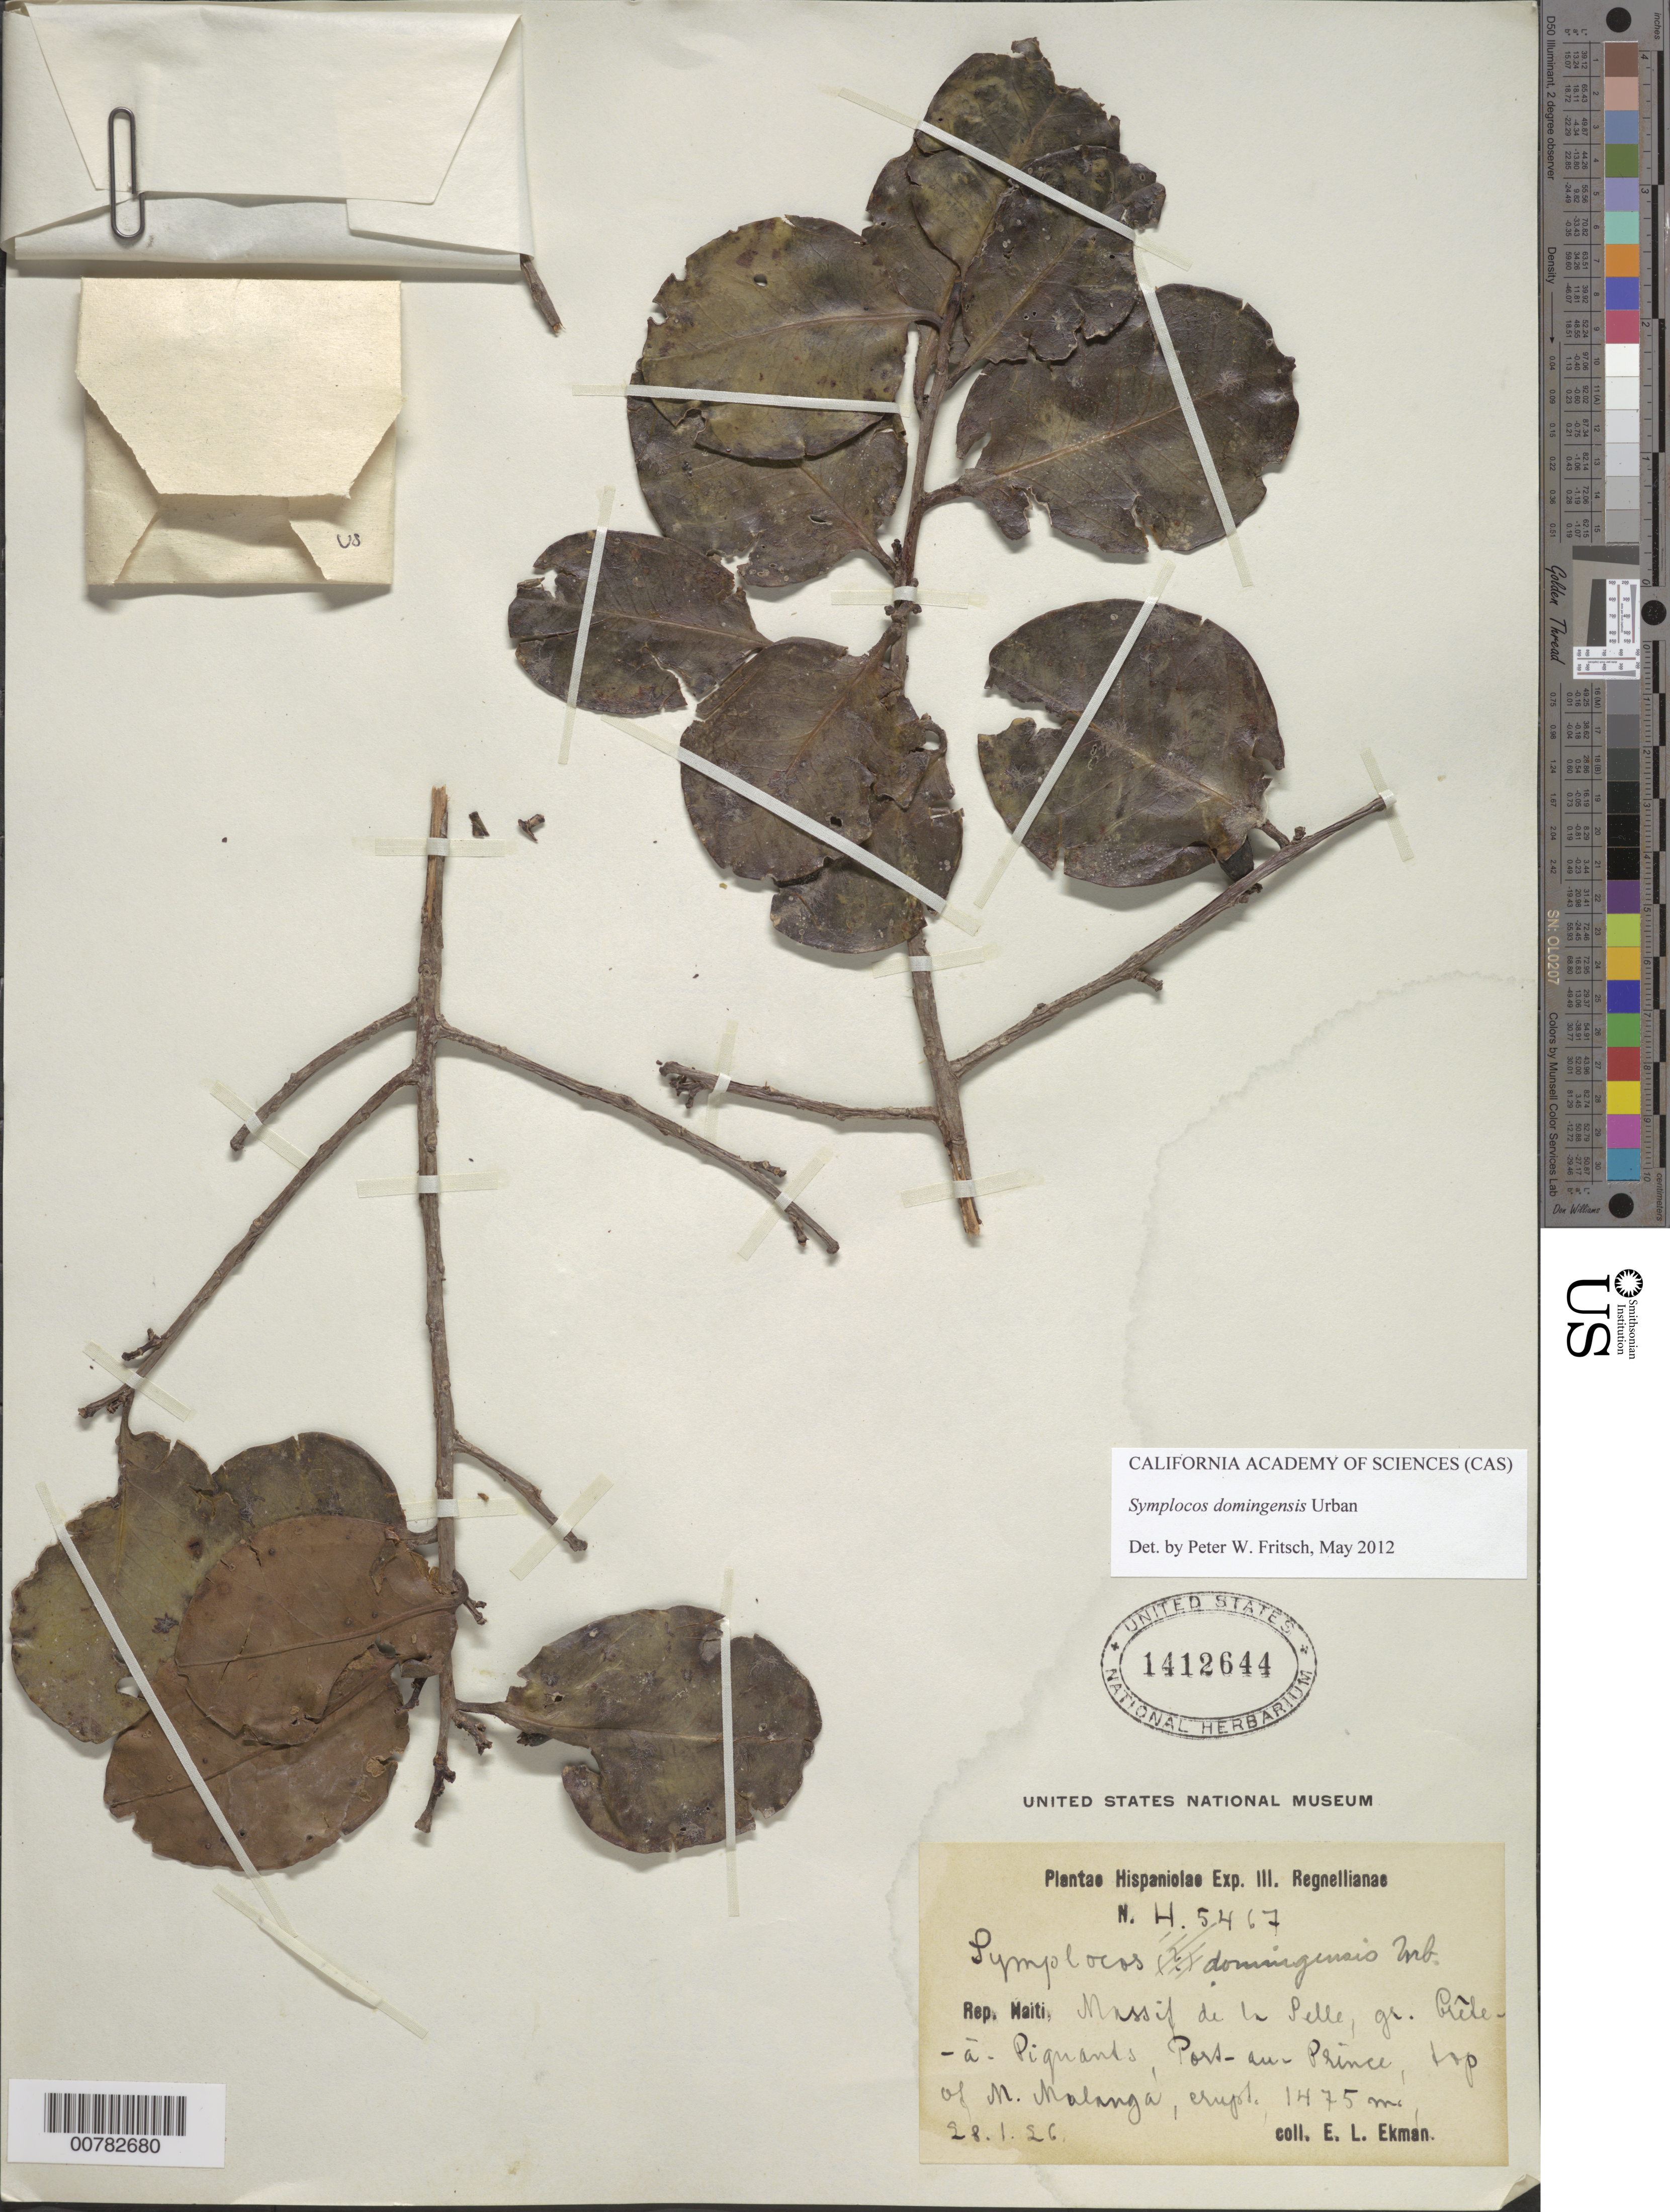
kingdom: Plantae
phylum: Tracheophyta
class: Magnoliopsida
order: Ericales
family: Symplocaceae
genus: Symplocos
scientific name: Symplocos domingensis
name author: Urb.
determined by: Fritsch, Peter W.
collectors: E. L. Ekman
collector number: H 5467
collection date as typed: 28 Jan 1926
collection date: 1926-01-28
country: Haiti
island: Hispaniola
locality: Top of M. Malanga, Port-au-Prince, gr. Crête-ã-Piquants, Massif de la Selle.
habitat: Crupt.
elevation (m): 1475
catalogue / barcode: US 1412644